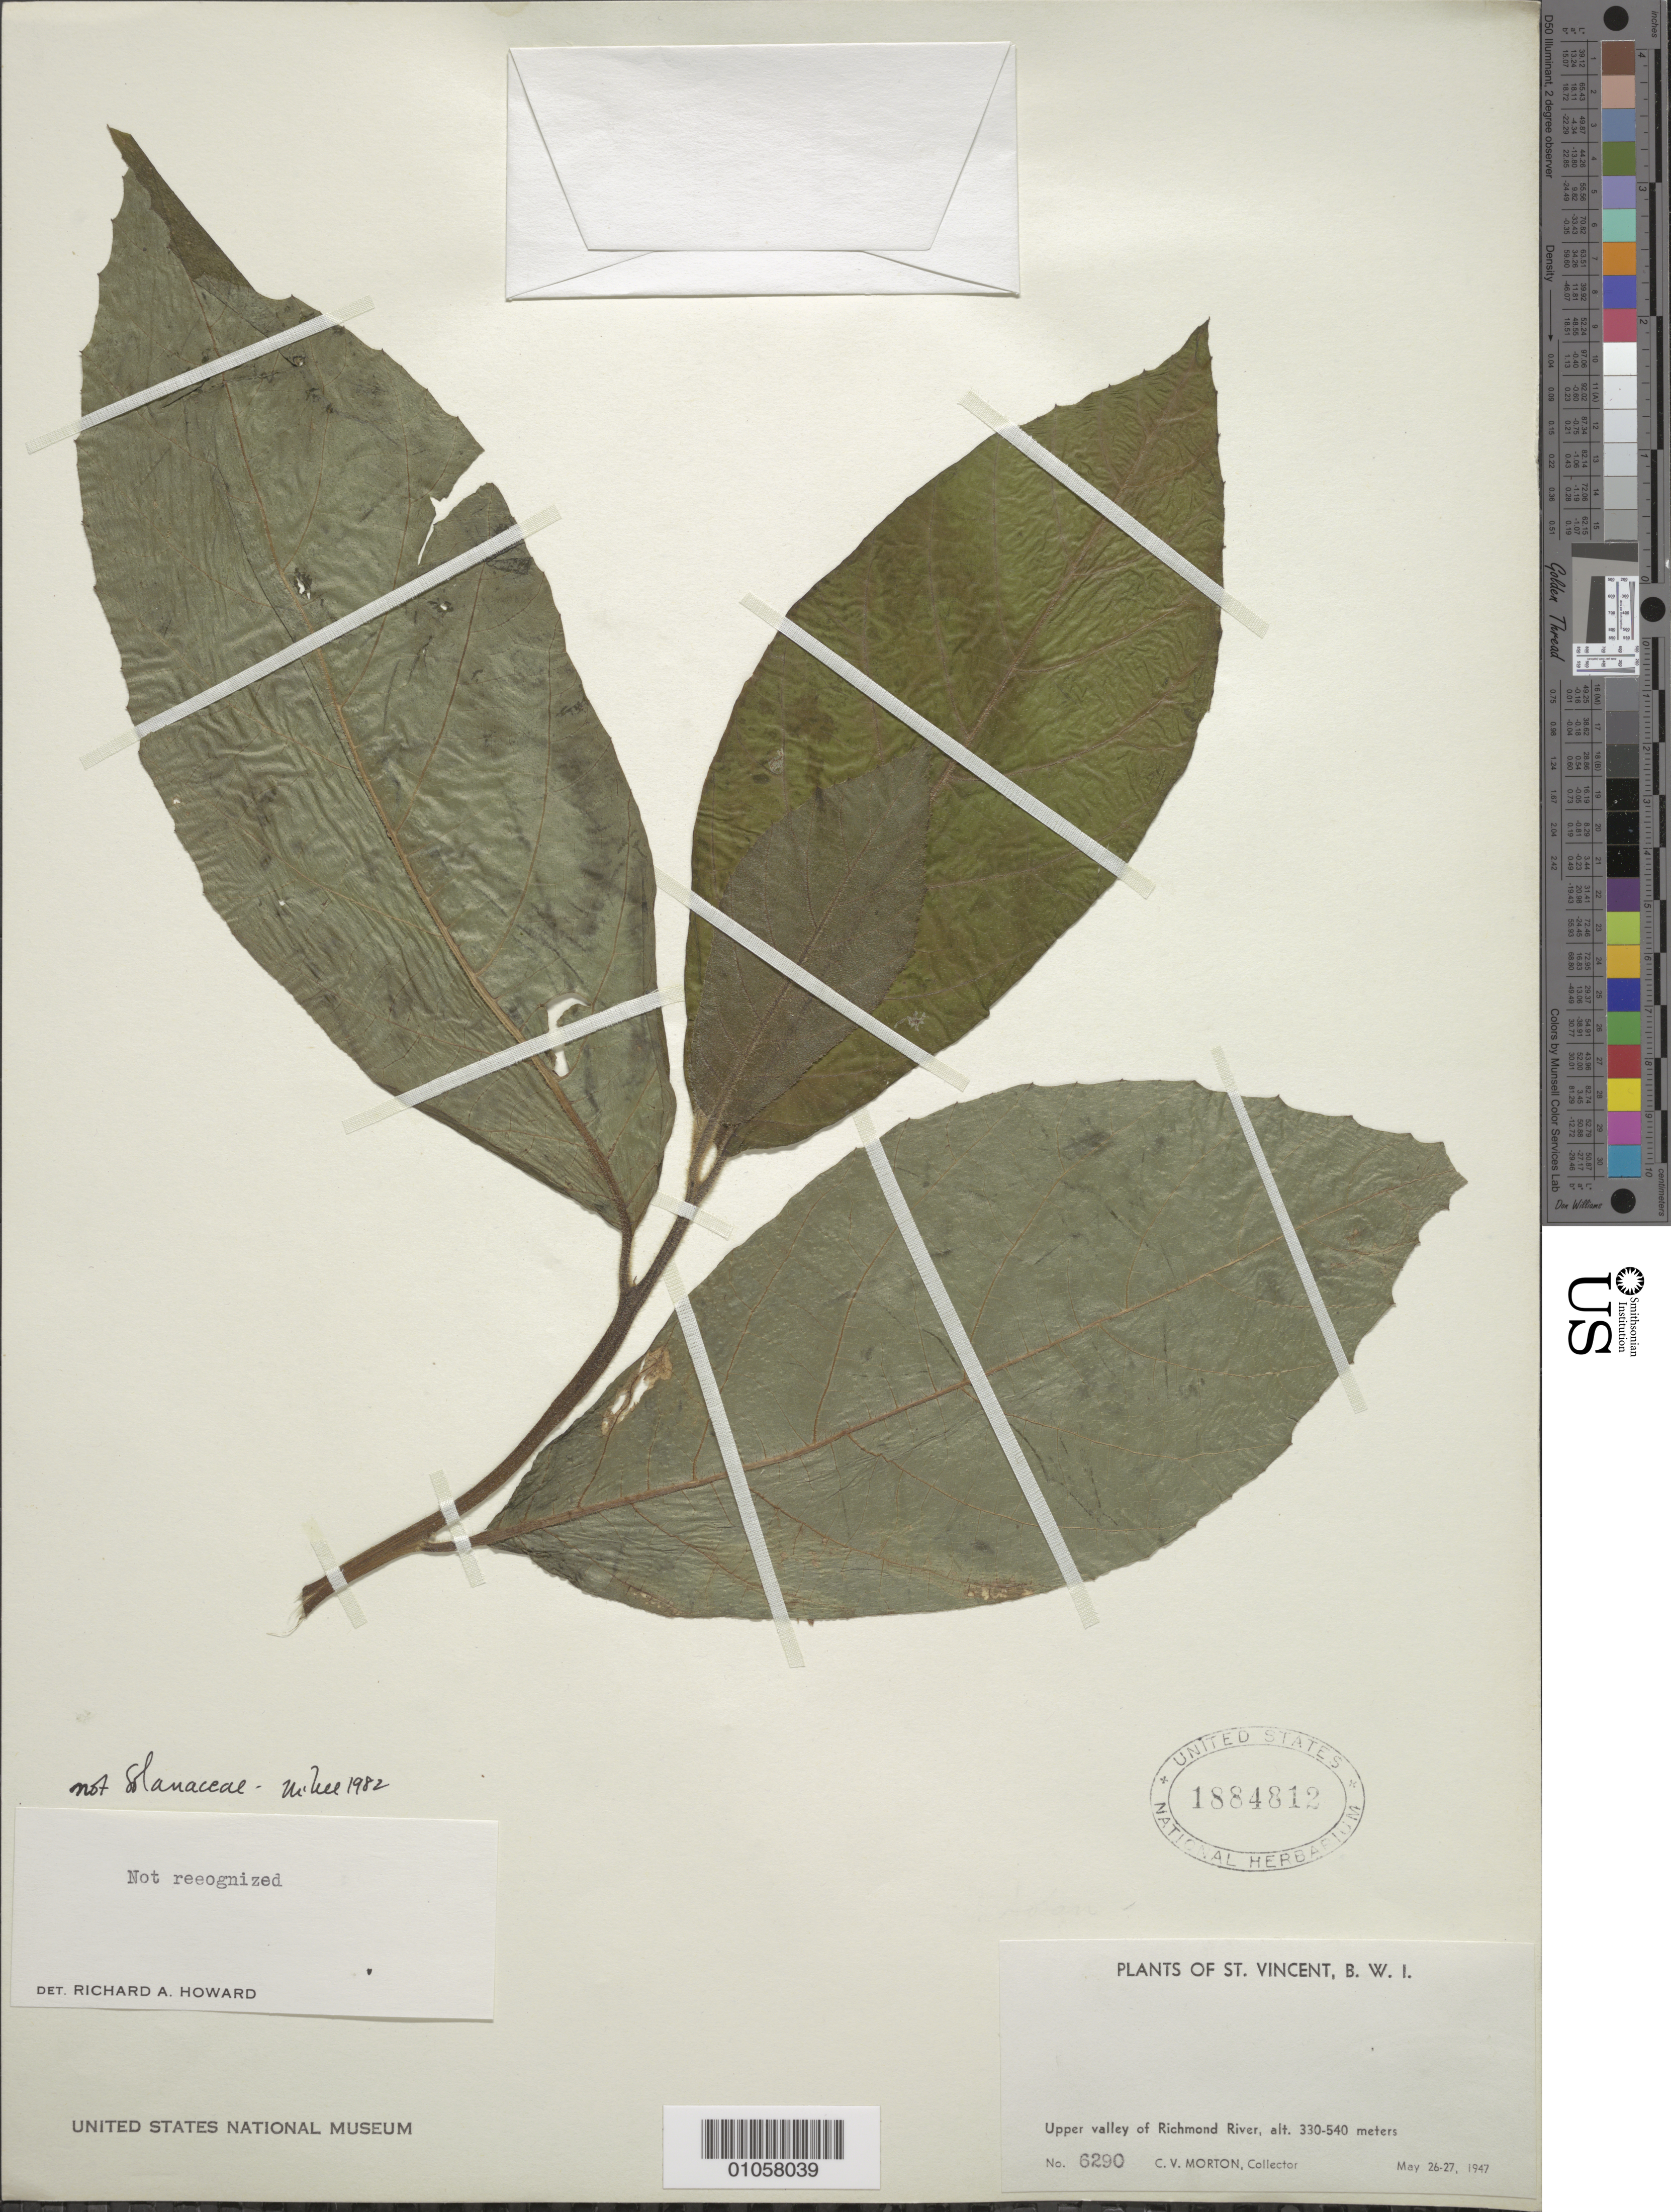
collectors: C. V. Morton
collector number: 6290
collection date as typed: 26 May 1947 to 27 May 1947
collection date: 1947-05-26/1947-05-27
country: St. Vincent - Grenadines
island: St. Vincent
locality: Upper valley of Richmond River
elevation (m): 330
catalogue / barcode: US 1884812